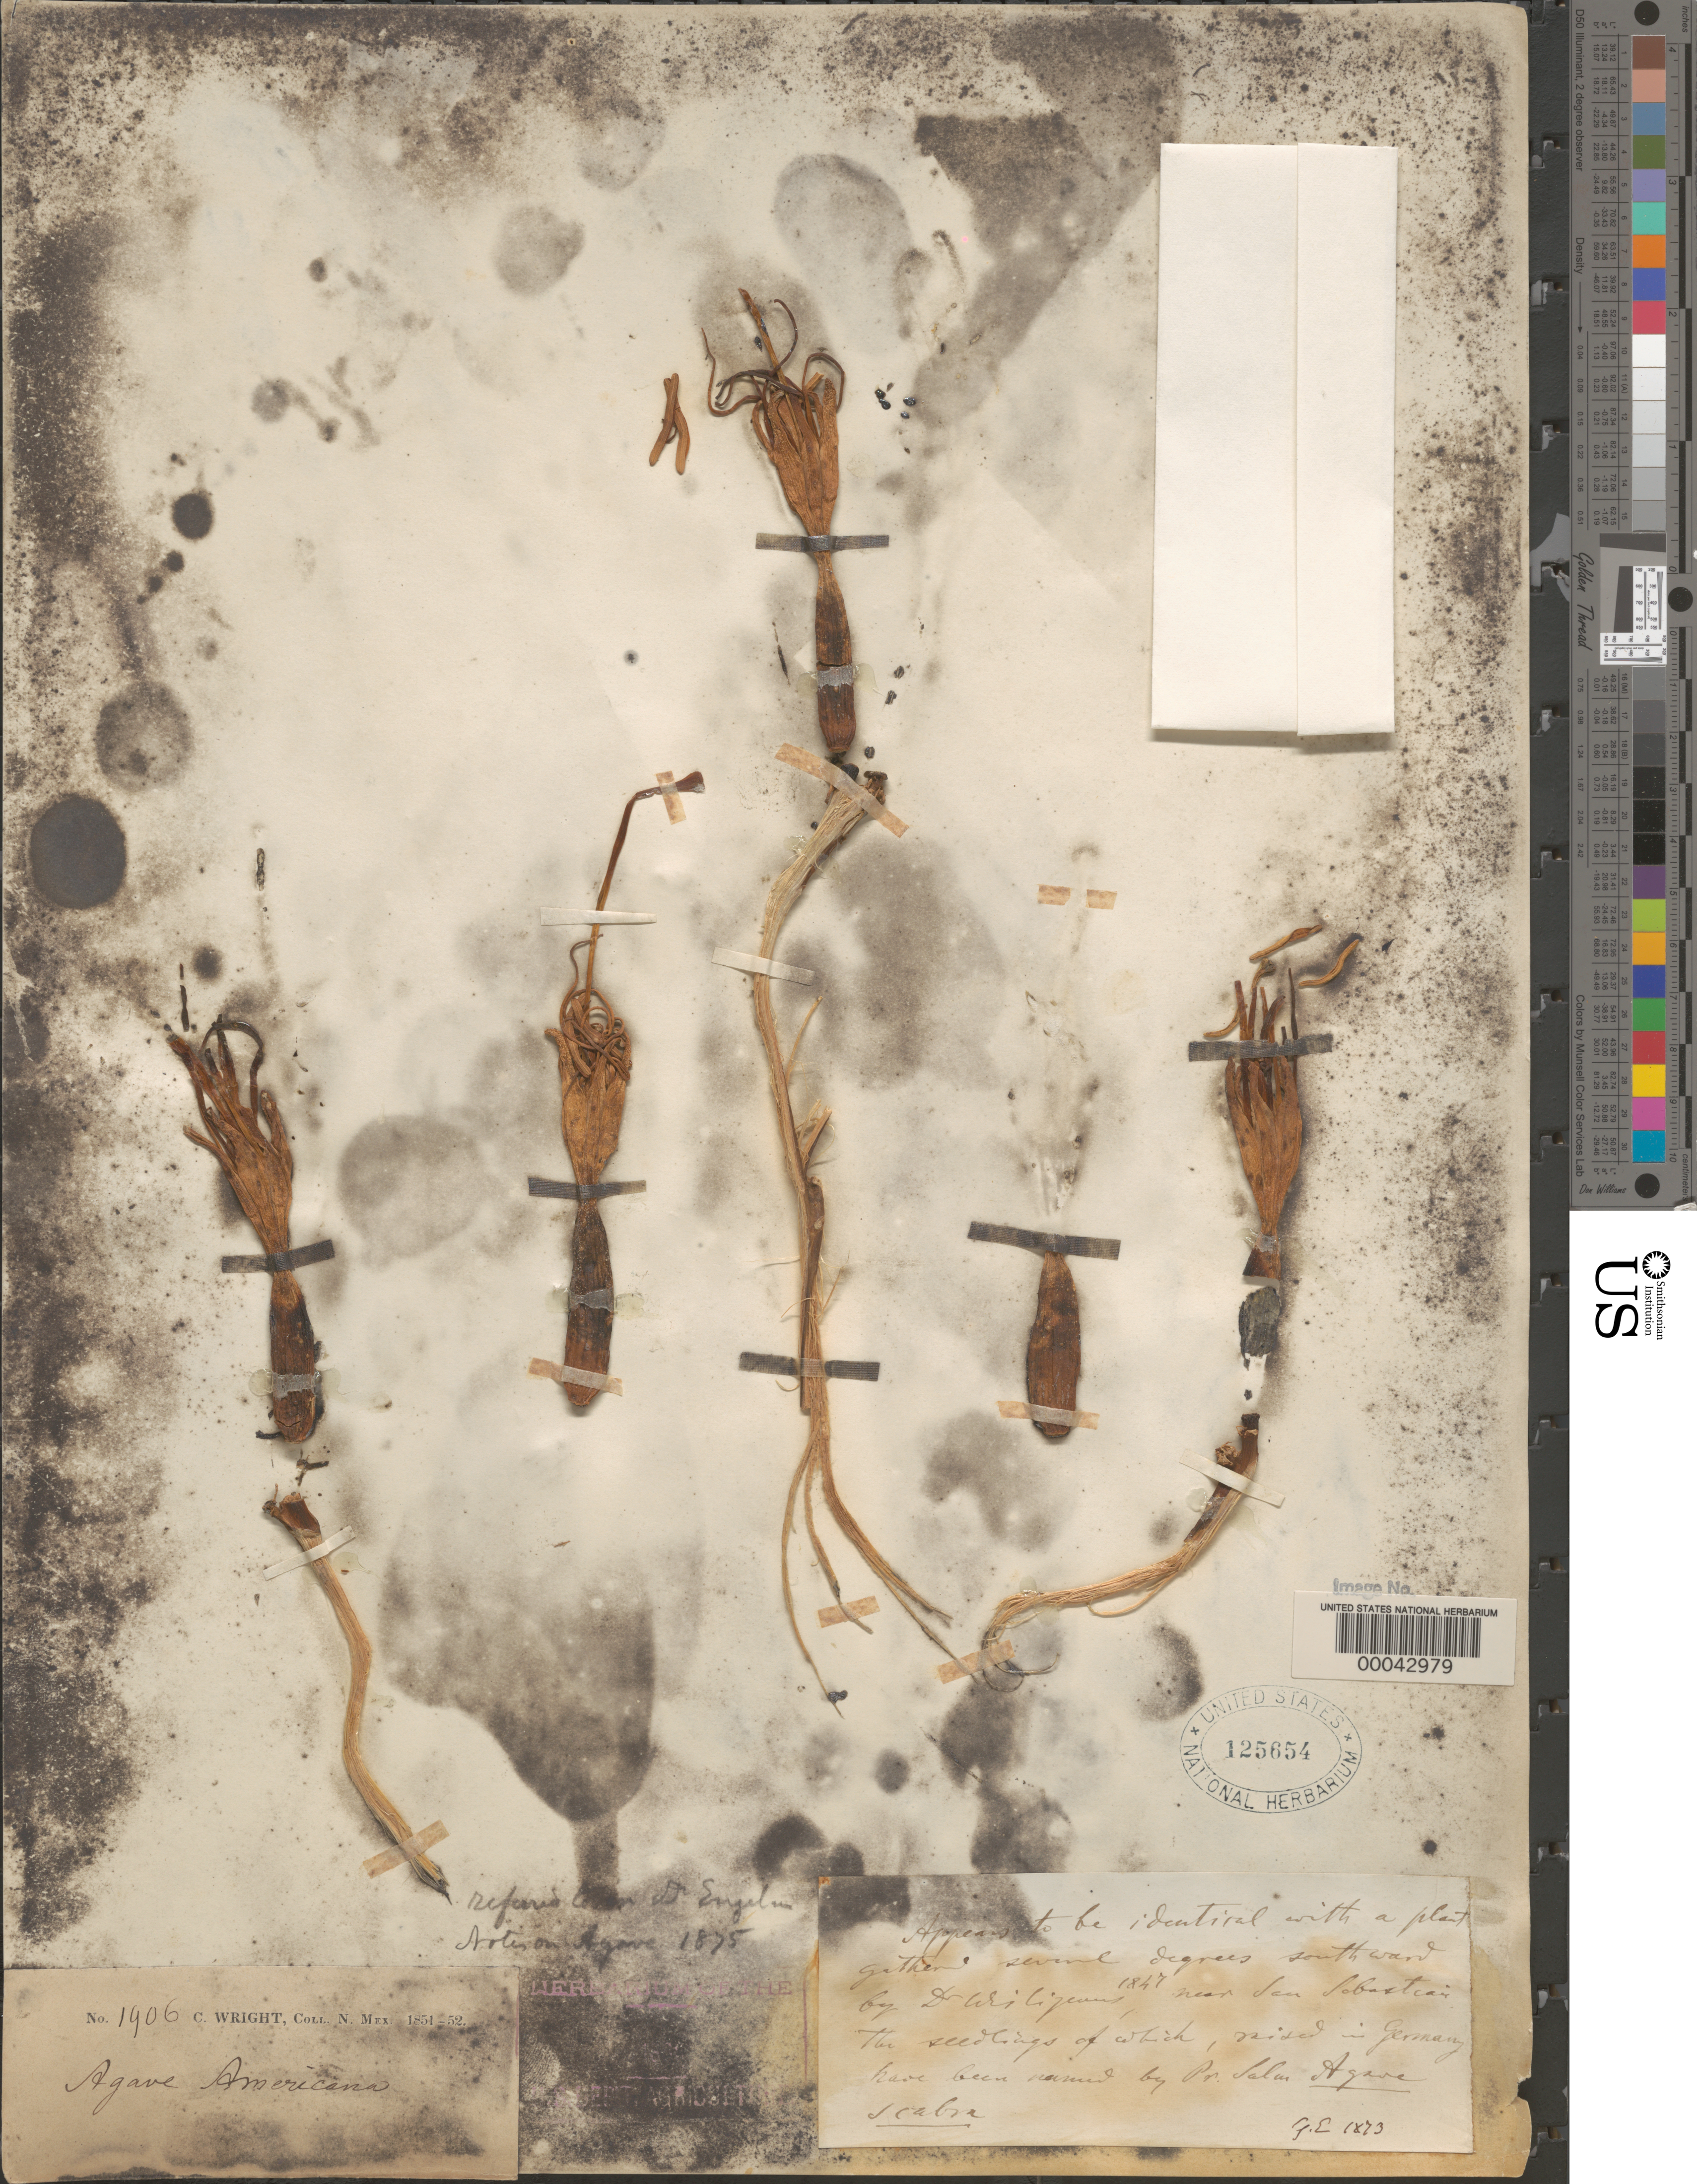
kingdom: Plantae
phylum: Tracheophyta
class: Liliopsida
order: Asparagales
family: Asparagaceae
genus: Agave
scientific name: Agave americana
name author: L.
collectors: C. Wright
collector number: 1906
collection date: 1851/1852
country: United States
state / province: New Mexico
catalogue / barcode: US 125654